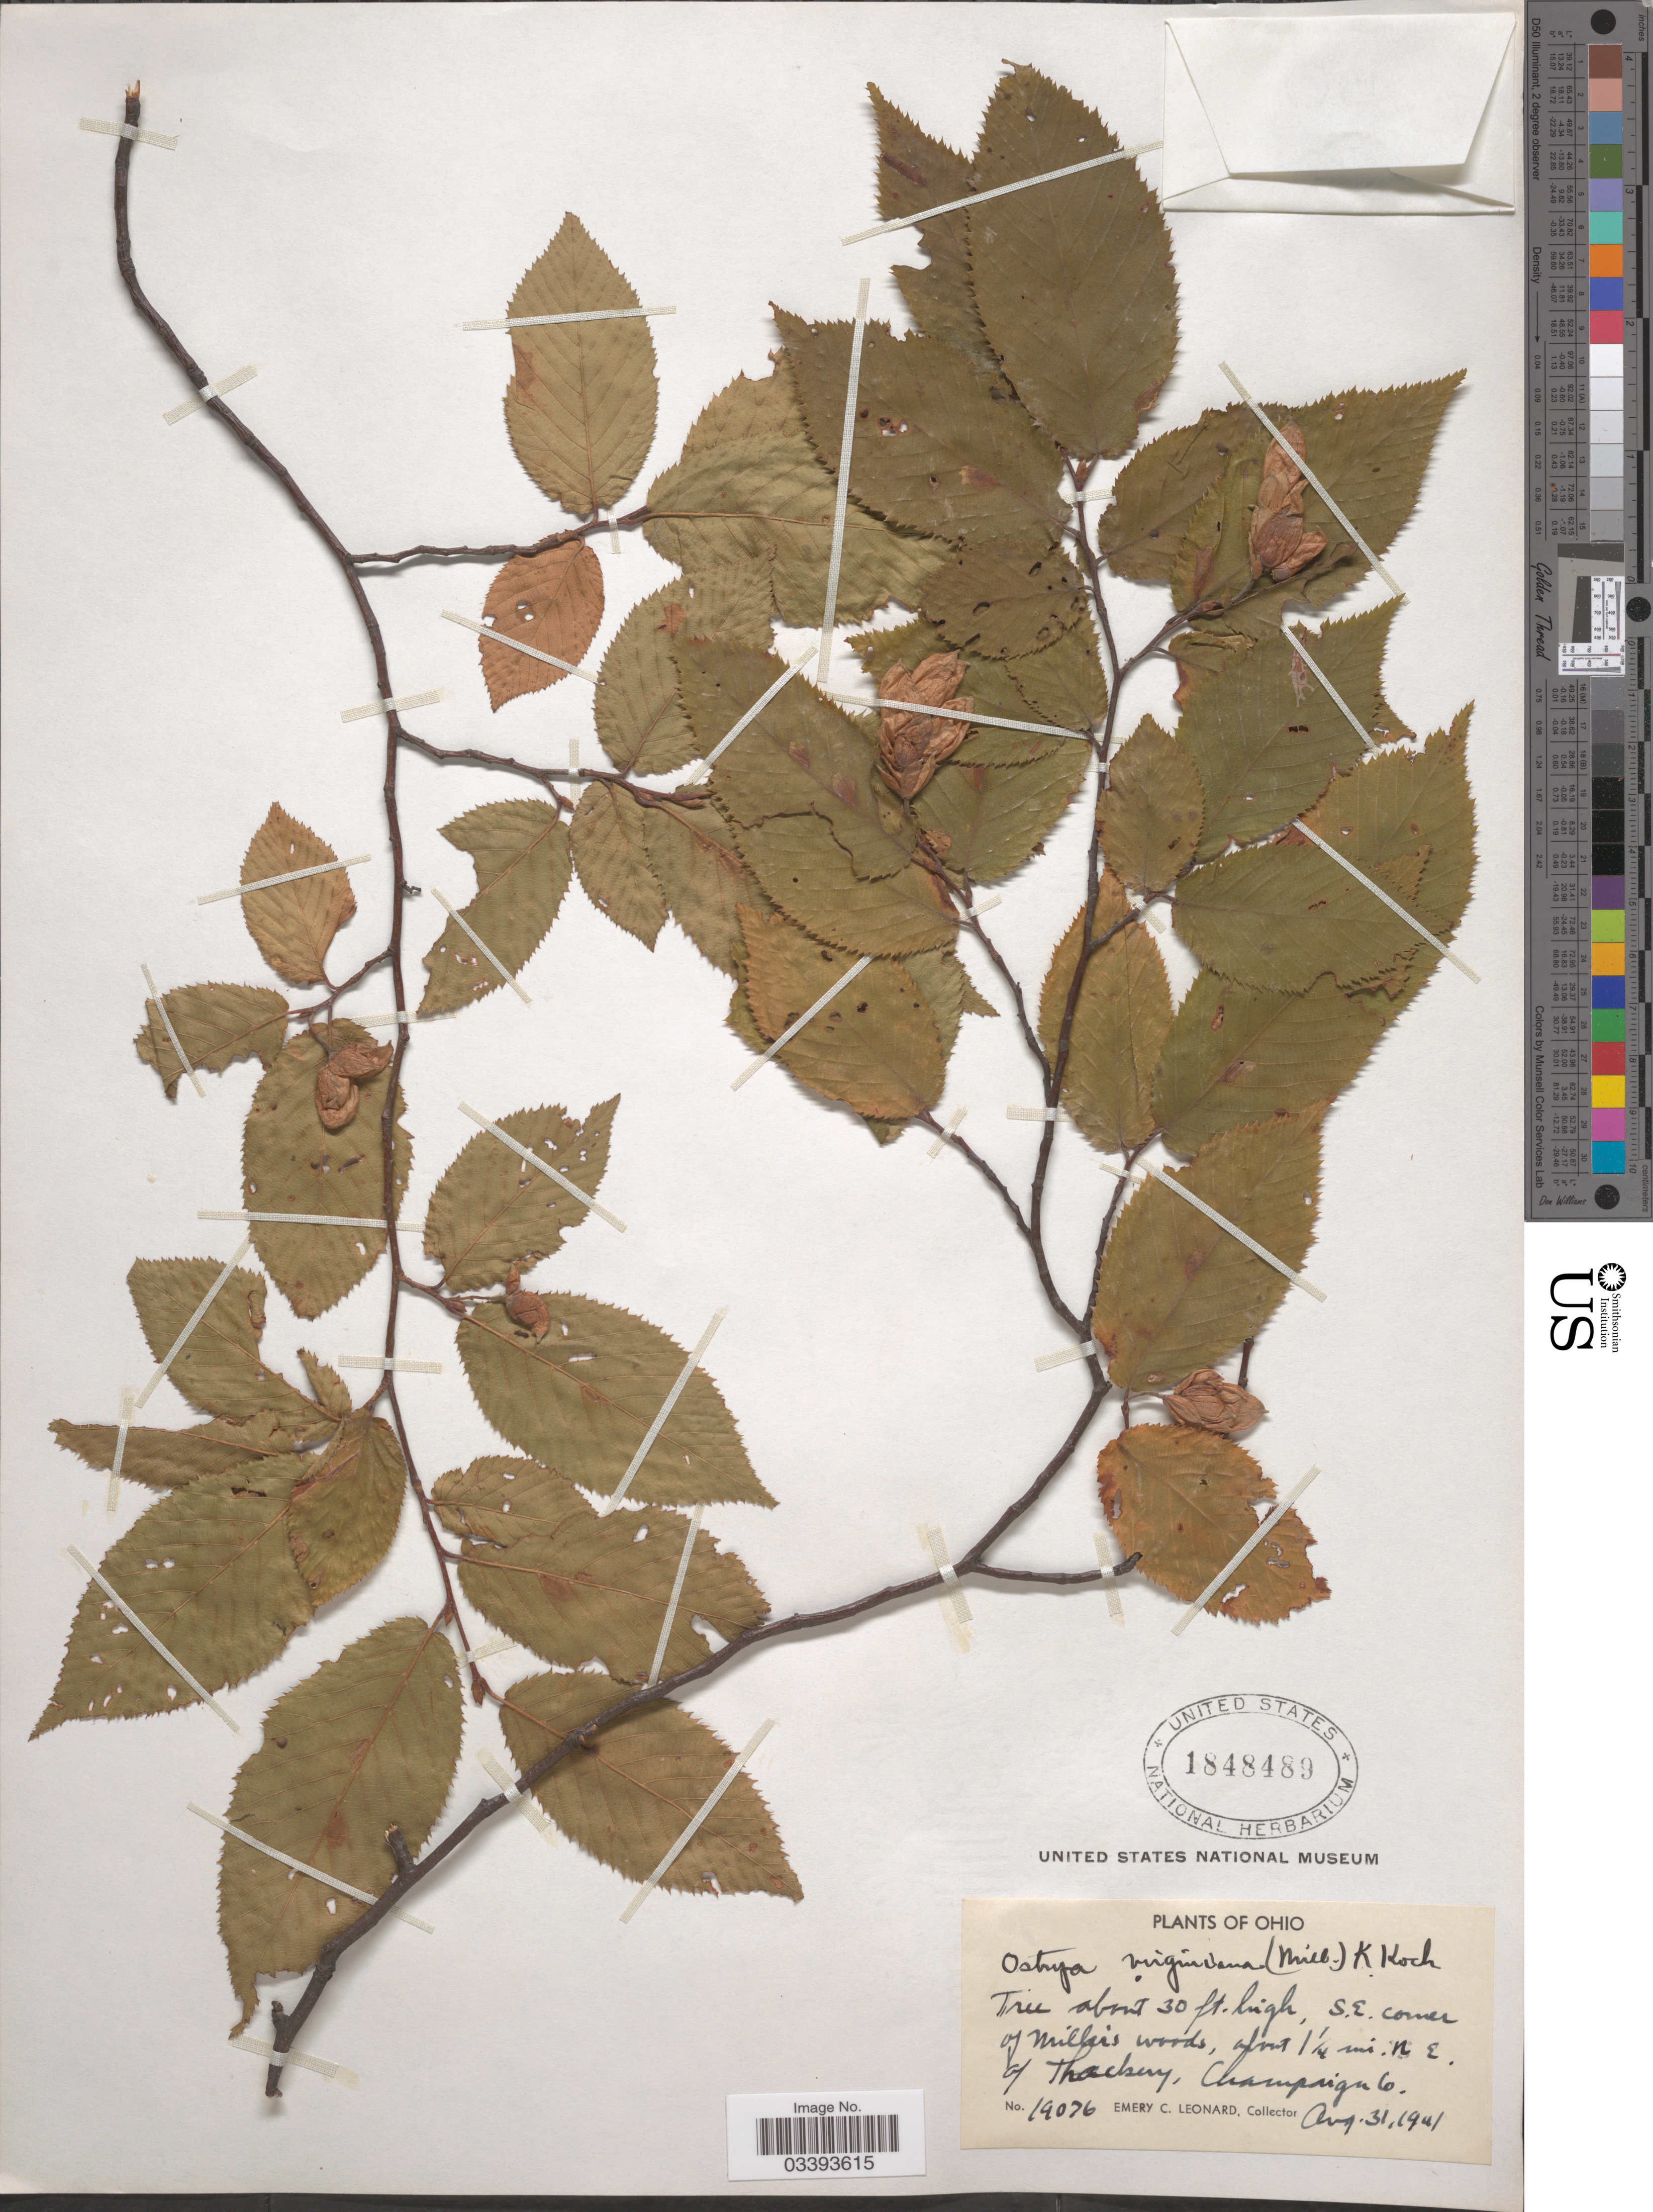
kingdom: Plantae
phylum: Tracheophyta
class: Magnoliopsida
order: Fagales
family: Betulaceae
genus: Ostrya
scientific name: Ostrya virginiana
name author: (Mill.) K. Koch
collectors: E. C. Leonard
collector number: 19076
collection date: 1941-08-31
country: United States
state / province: Ohio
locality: S. E. corner of Miller's woods, about 1¼ mi. N.E. of Thackery, Champaign Co.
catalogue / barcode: US 1848489